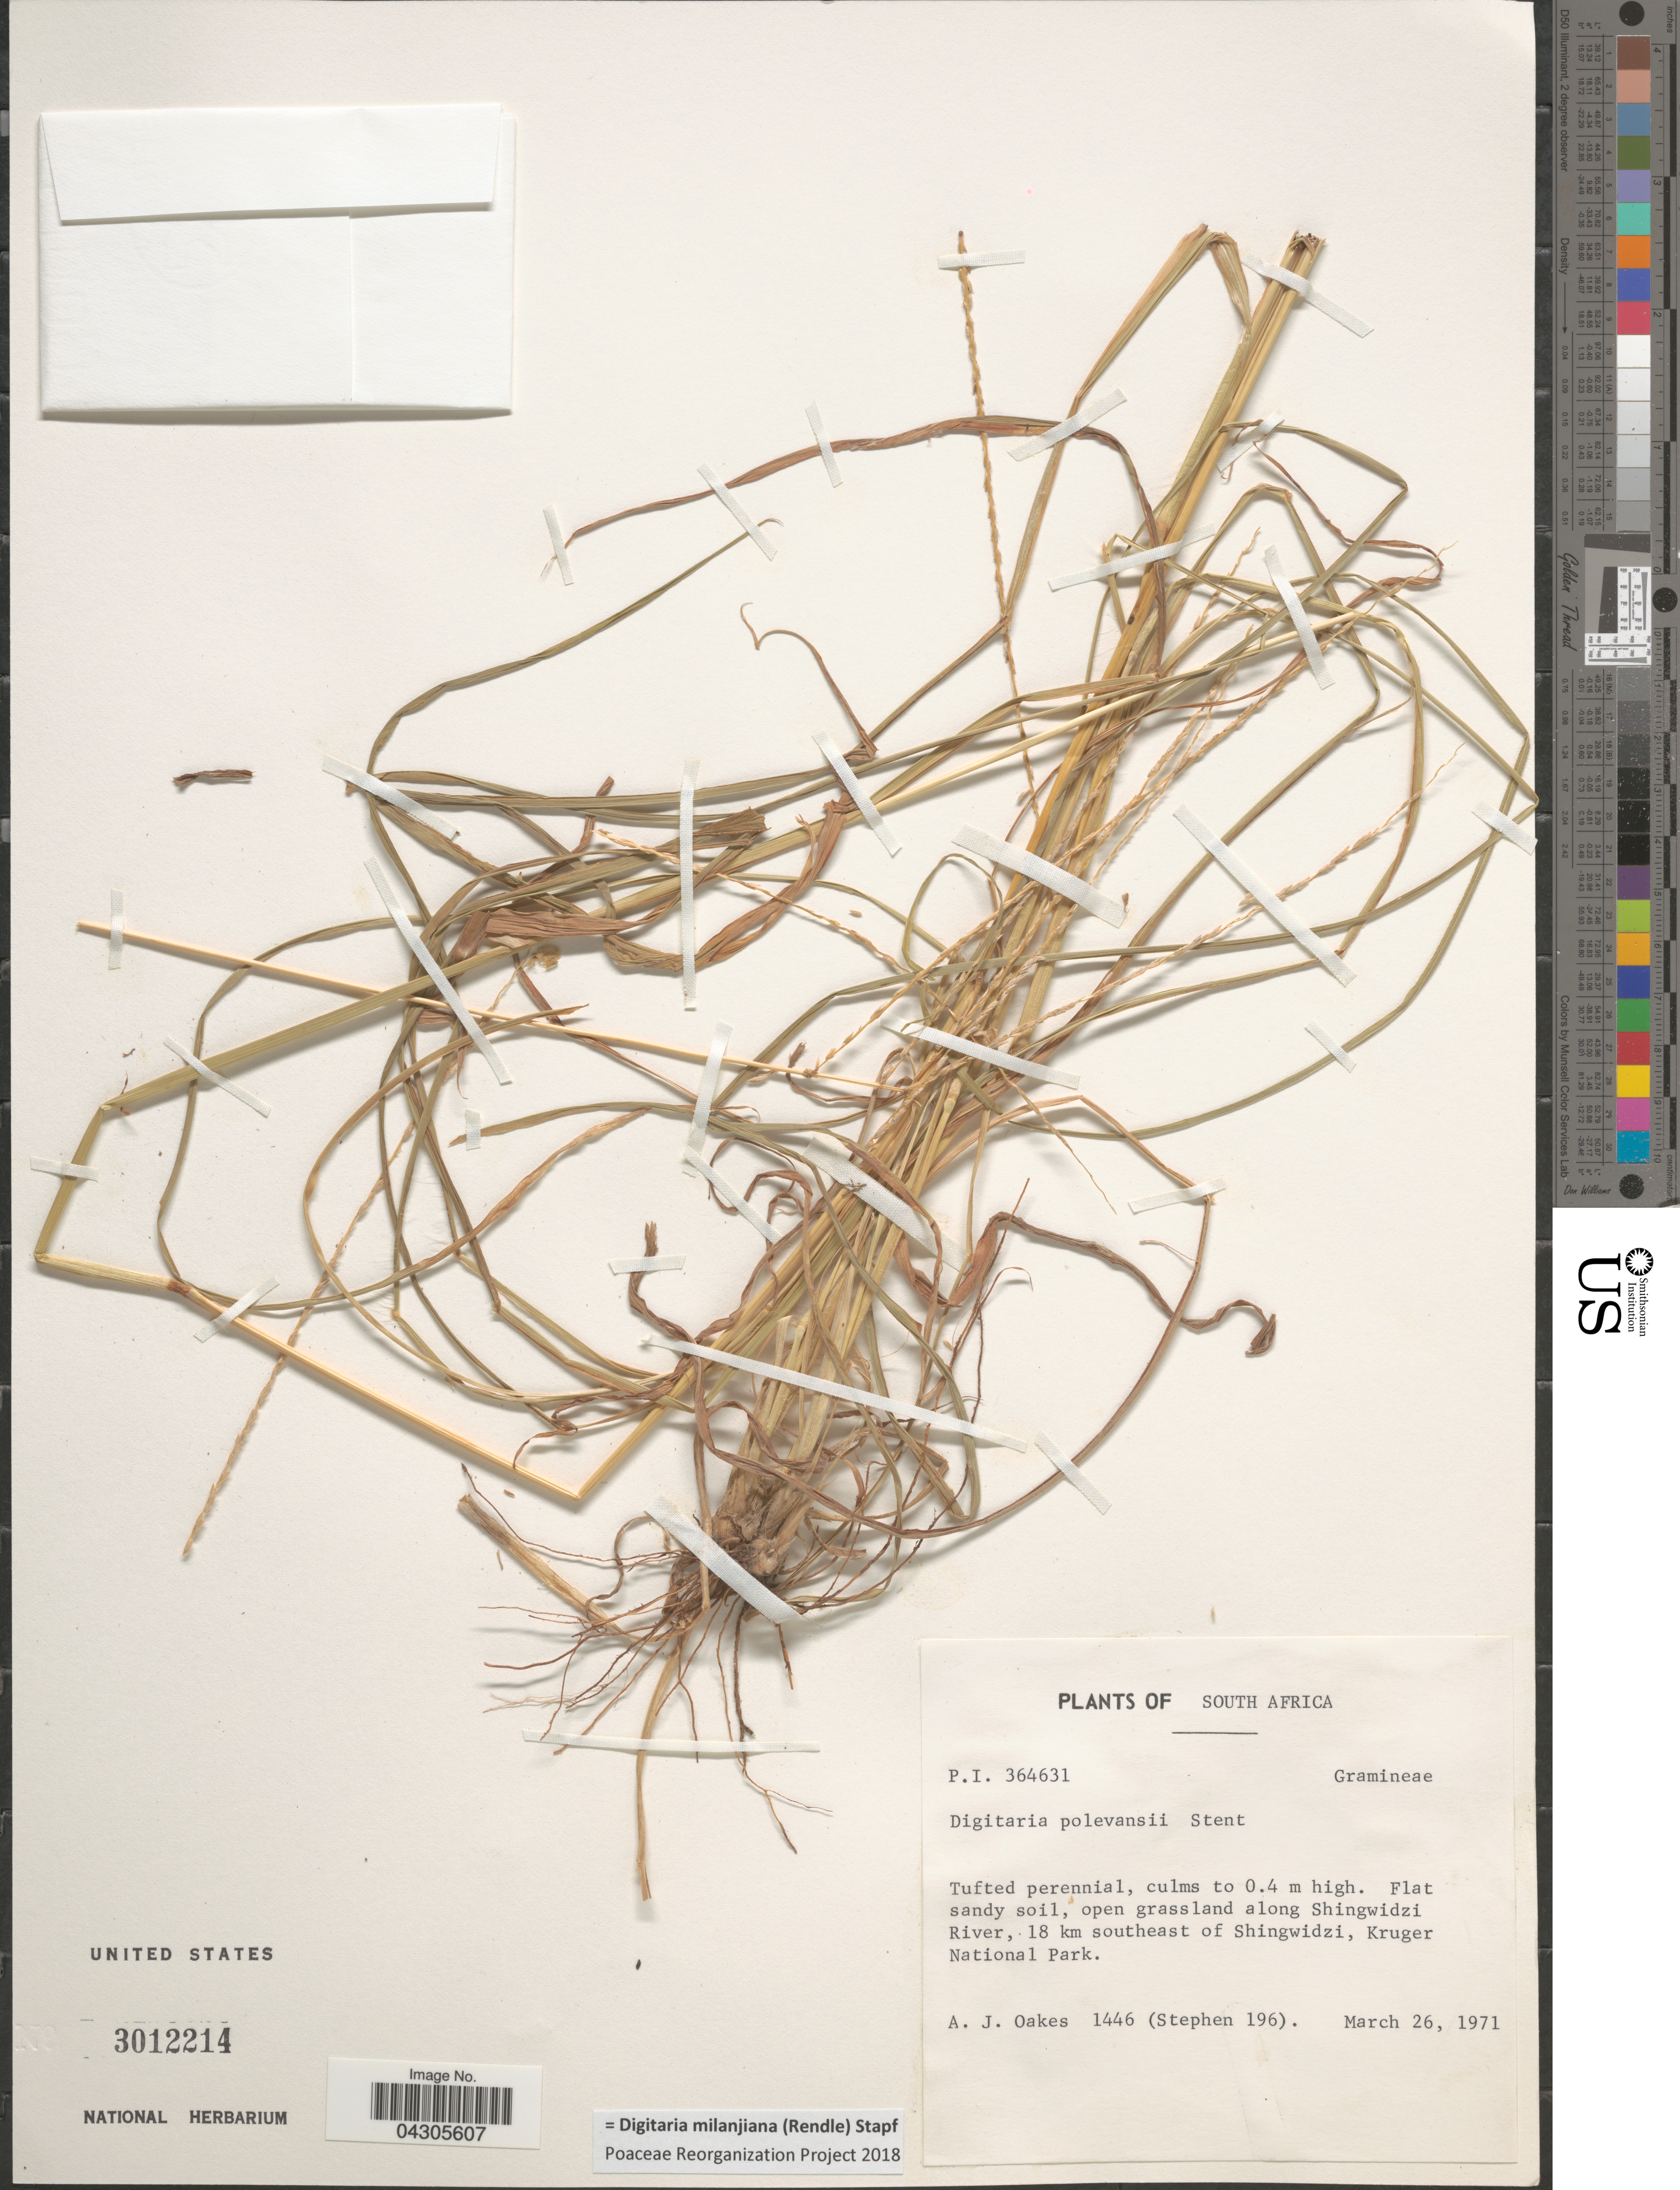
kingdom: Plantae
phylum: Tracheophyta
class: Liliopsida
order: Poales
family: Poaceae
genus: Digitaria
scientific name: Digitaria milanjiana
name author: (Rendle) Stapf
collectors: A. Oakes & Stephen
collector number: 1446/196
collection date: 1971-03-26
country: South Africa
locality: Open grassland along Shingwidzi River, 18 km southeast of Shingwidzi, Kruger National Park.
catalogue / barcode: US 3012214